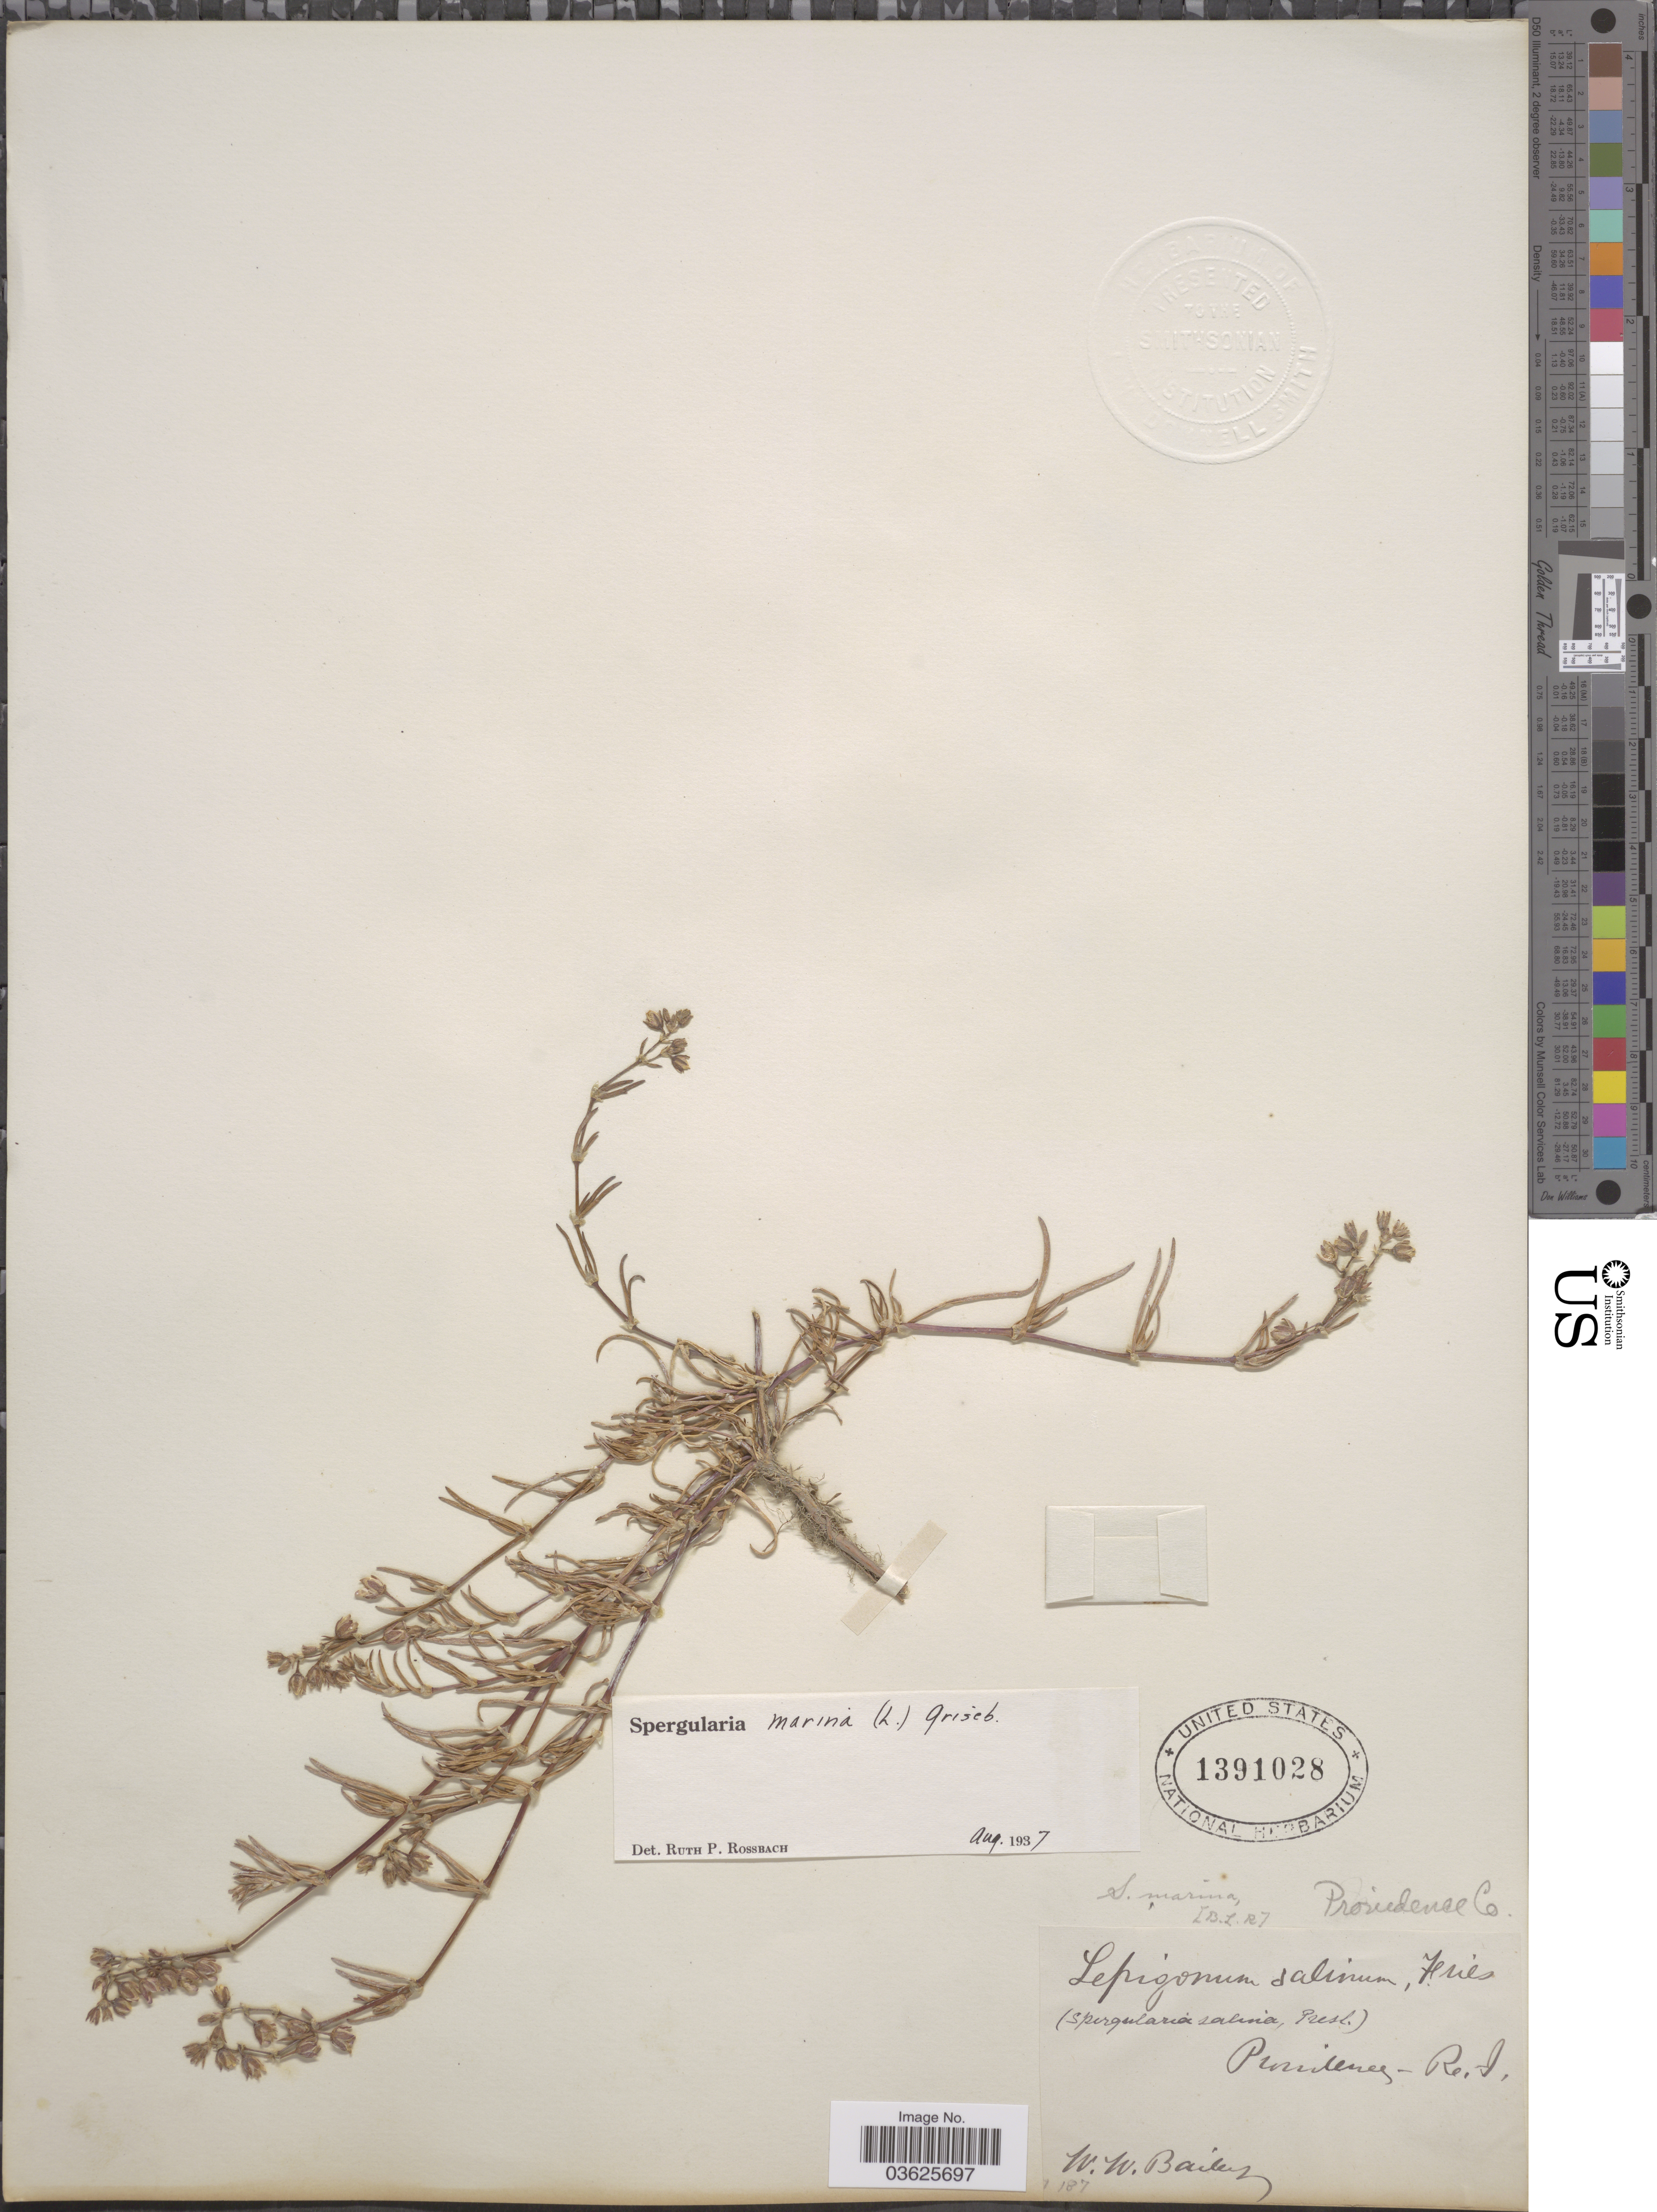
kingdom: Plantae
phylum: Tracheophyta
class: Magnoliopsida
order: Caryophyllales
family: Caryophyllaceae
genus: Spergularia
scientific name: Spergularia marina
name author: (L.) Griseb.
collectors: W. W. Bailey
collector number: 187?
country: United States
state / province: Rhode Island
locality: Providence Co.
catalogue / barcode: US 1391028